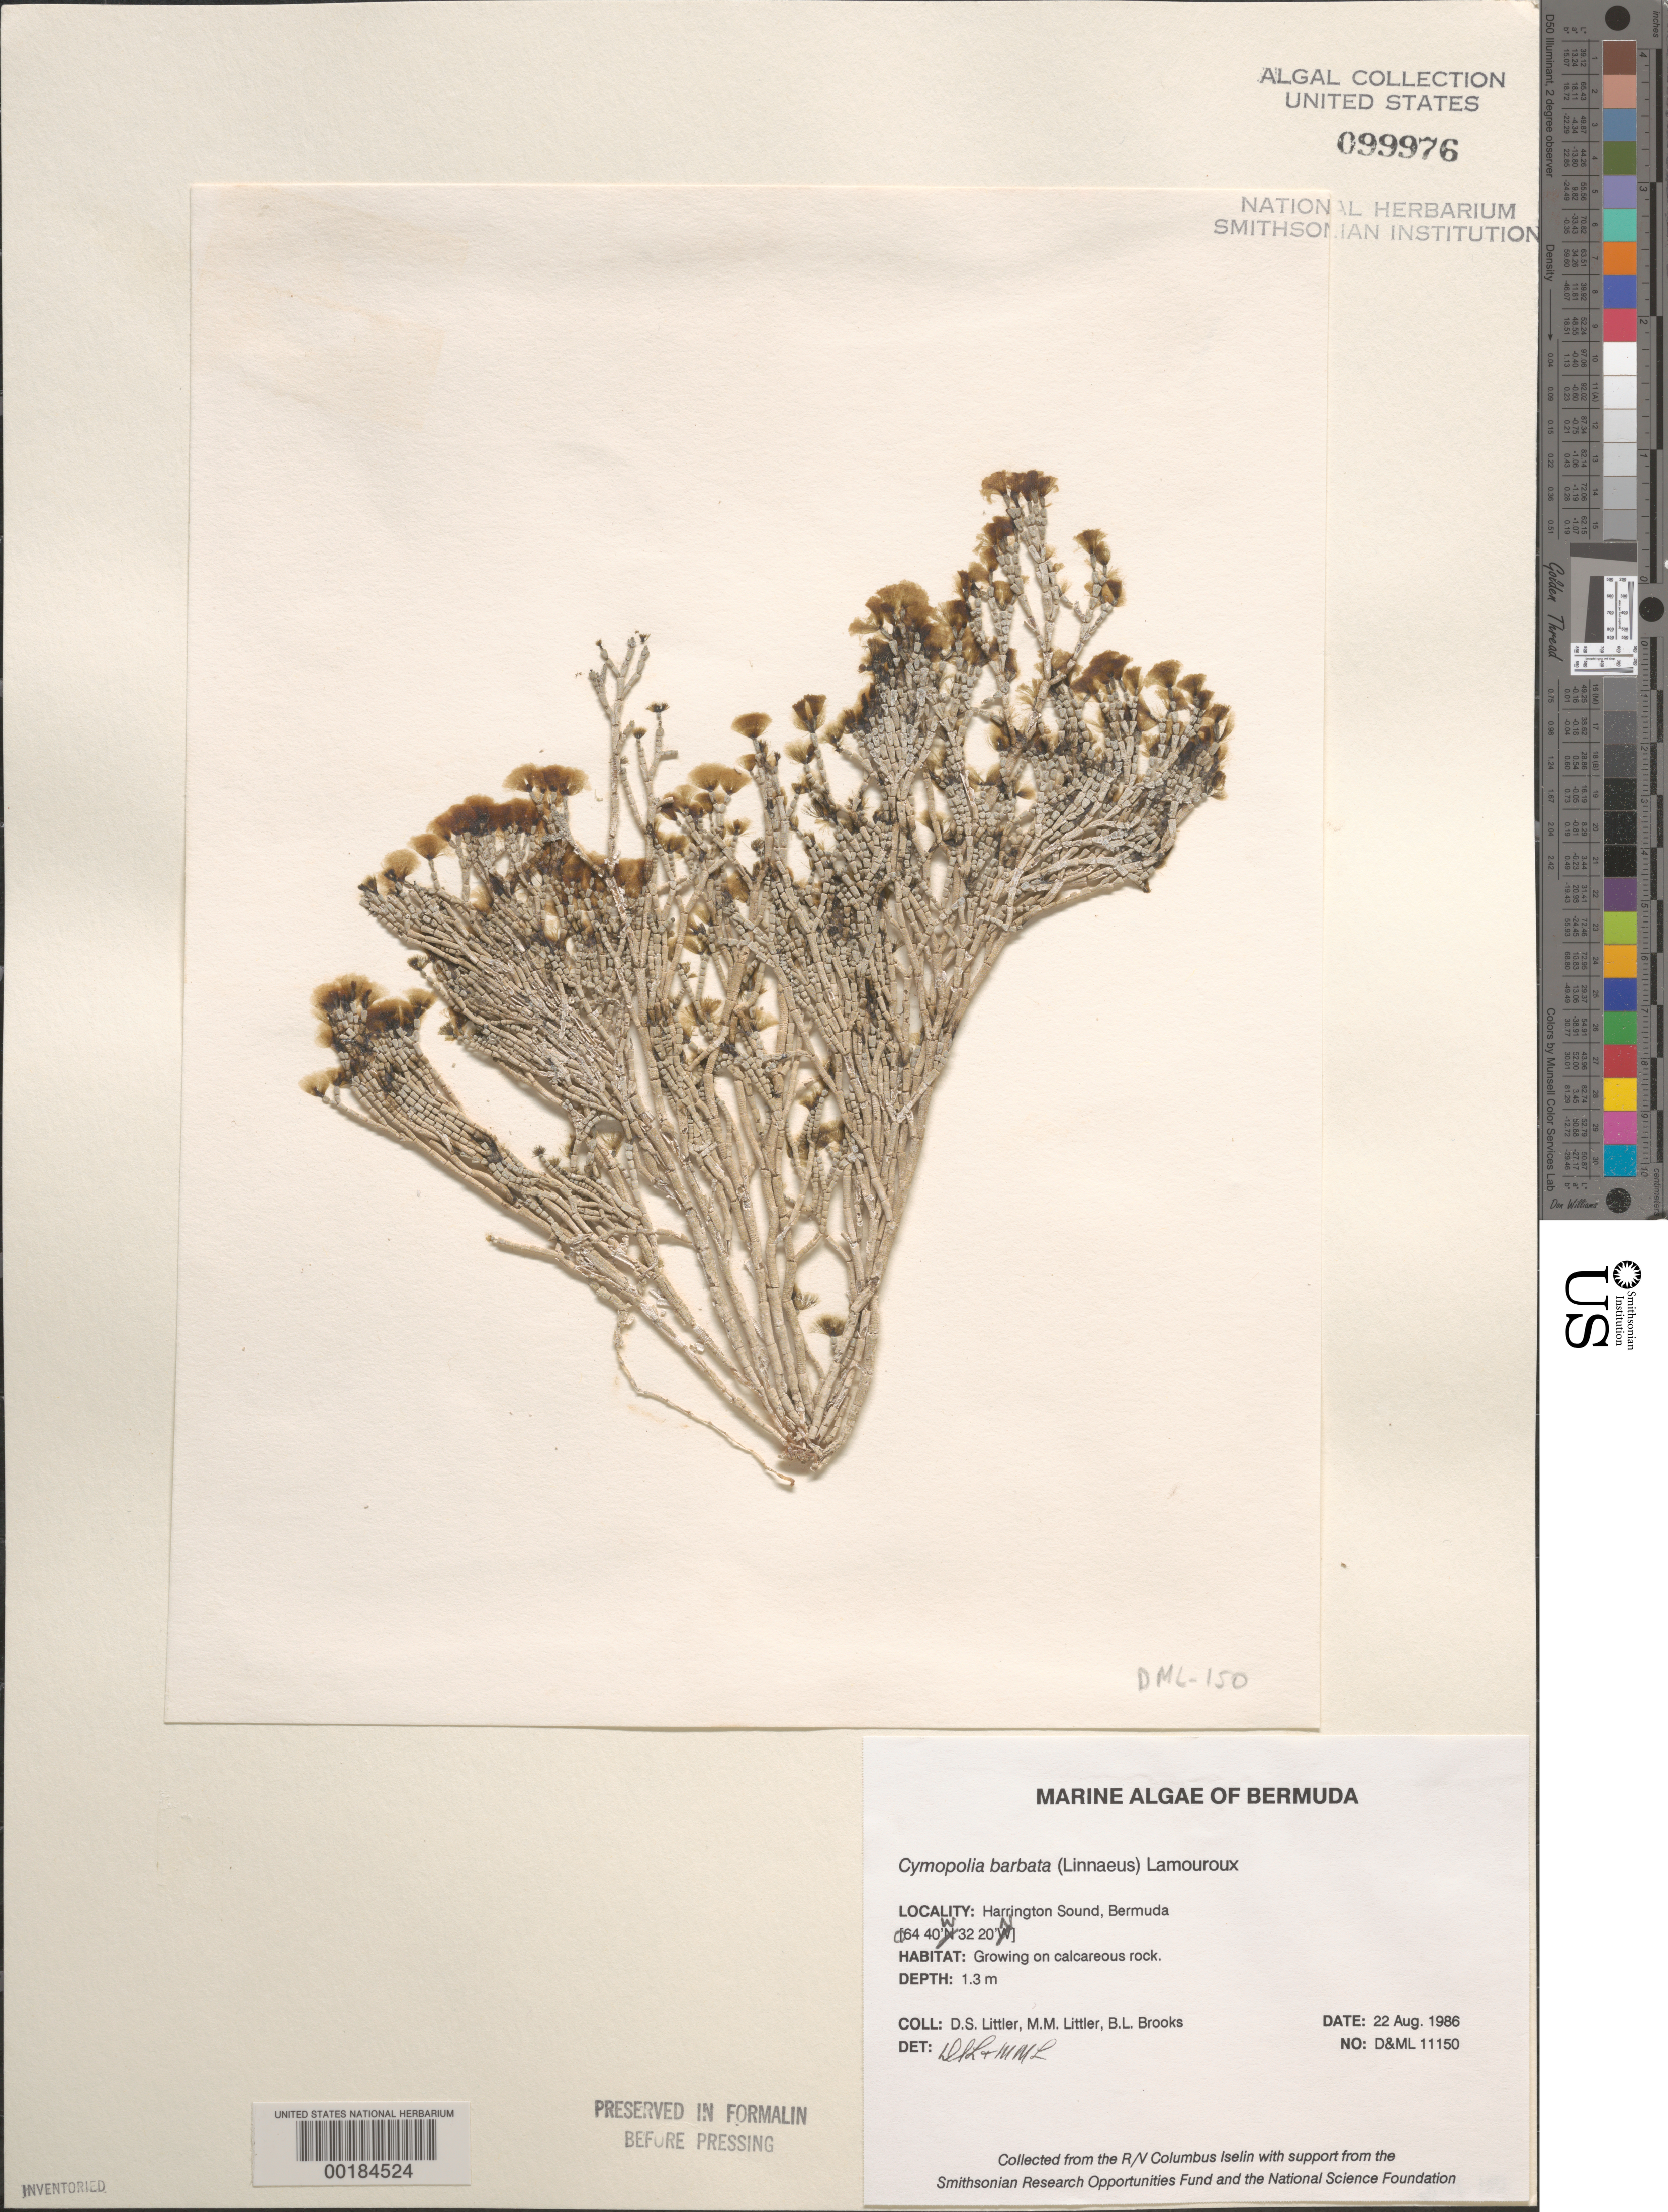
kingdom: Plantae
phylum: Chlorophyta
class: Ulvophyceae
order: Dasycladales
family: Dasycladaceae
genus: Cymopolia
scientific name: Cymopolia barbata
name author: (L.) J.V.Lamouroux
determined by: Littler, D. S.; Littler, M. M.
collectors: D. S. Littler, M. M. Littler & B. Brooks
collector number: D&ML 11150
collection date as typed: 22 Aug 1986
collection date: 1986-08-22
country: Bermuda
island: Bermuda Island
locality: Harrington Sound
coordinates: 32 20' N, 64 40' W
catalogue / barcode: US 99976